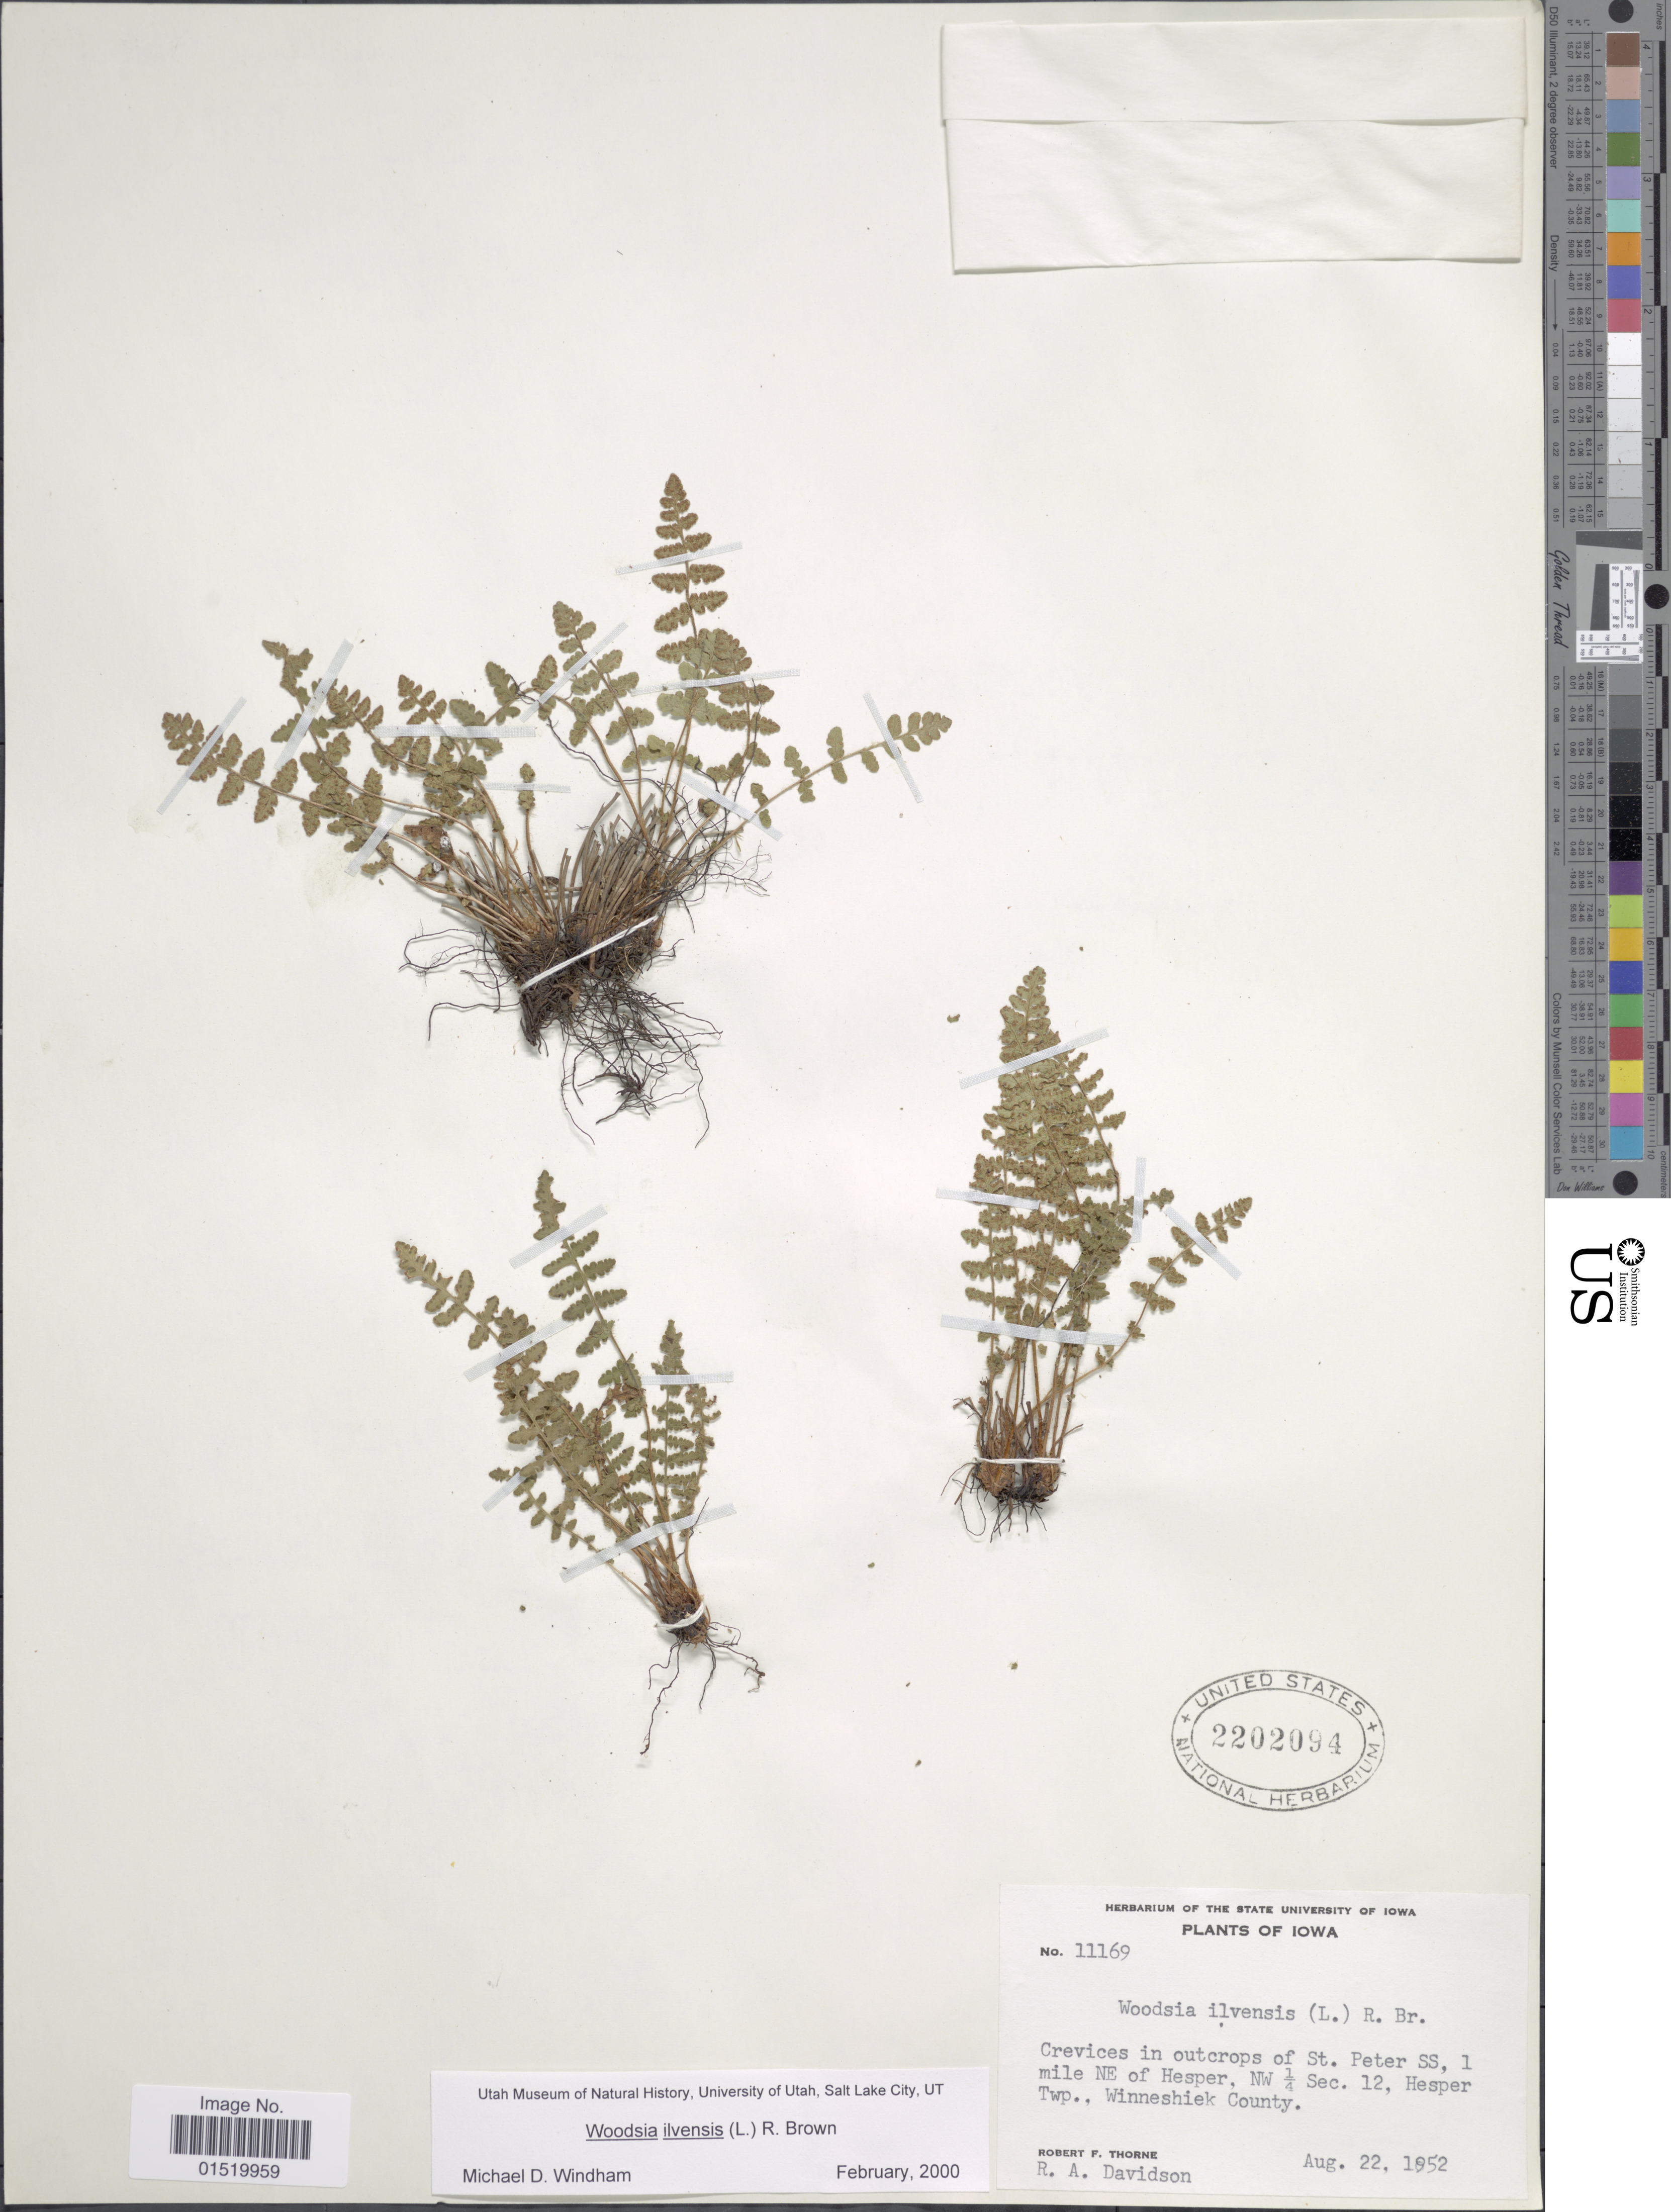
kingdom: Plantae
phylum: Tracheophyta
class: Polypodiopsida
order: Polypodiales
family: Woodsiaceae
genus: Woodsia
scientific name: Woodsia ilvensis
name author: (L.) R. Br.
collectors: R. F. Thorne & R. A. Davidson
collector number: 11169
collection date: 1952-08-22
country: United States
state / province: Iowa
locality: Creveices in outcrops of St Peter SS, 1 mile NE of hesper, NW ¼ Sec. 12, Hesper Twp., Winneshiek County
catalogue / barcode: US 2202094